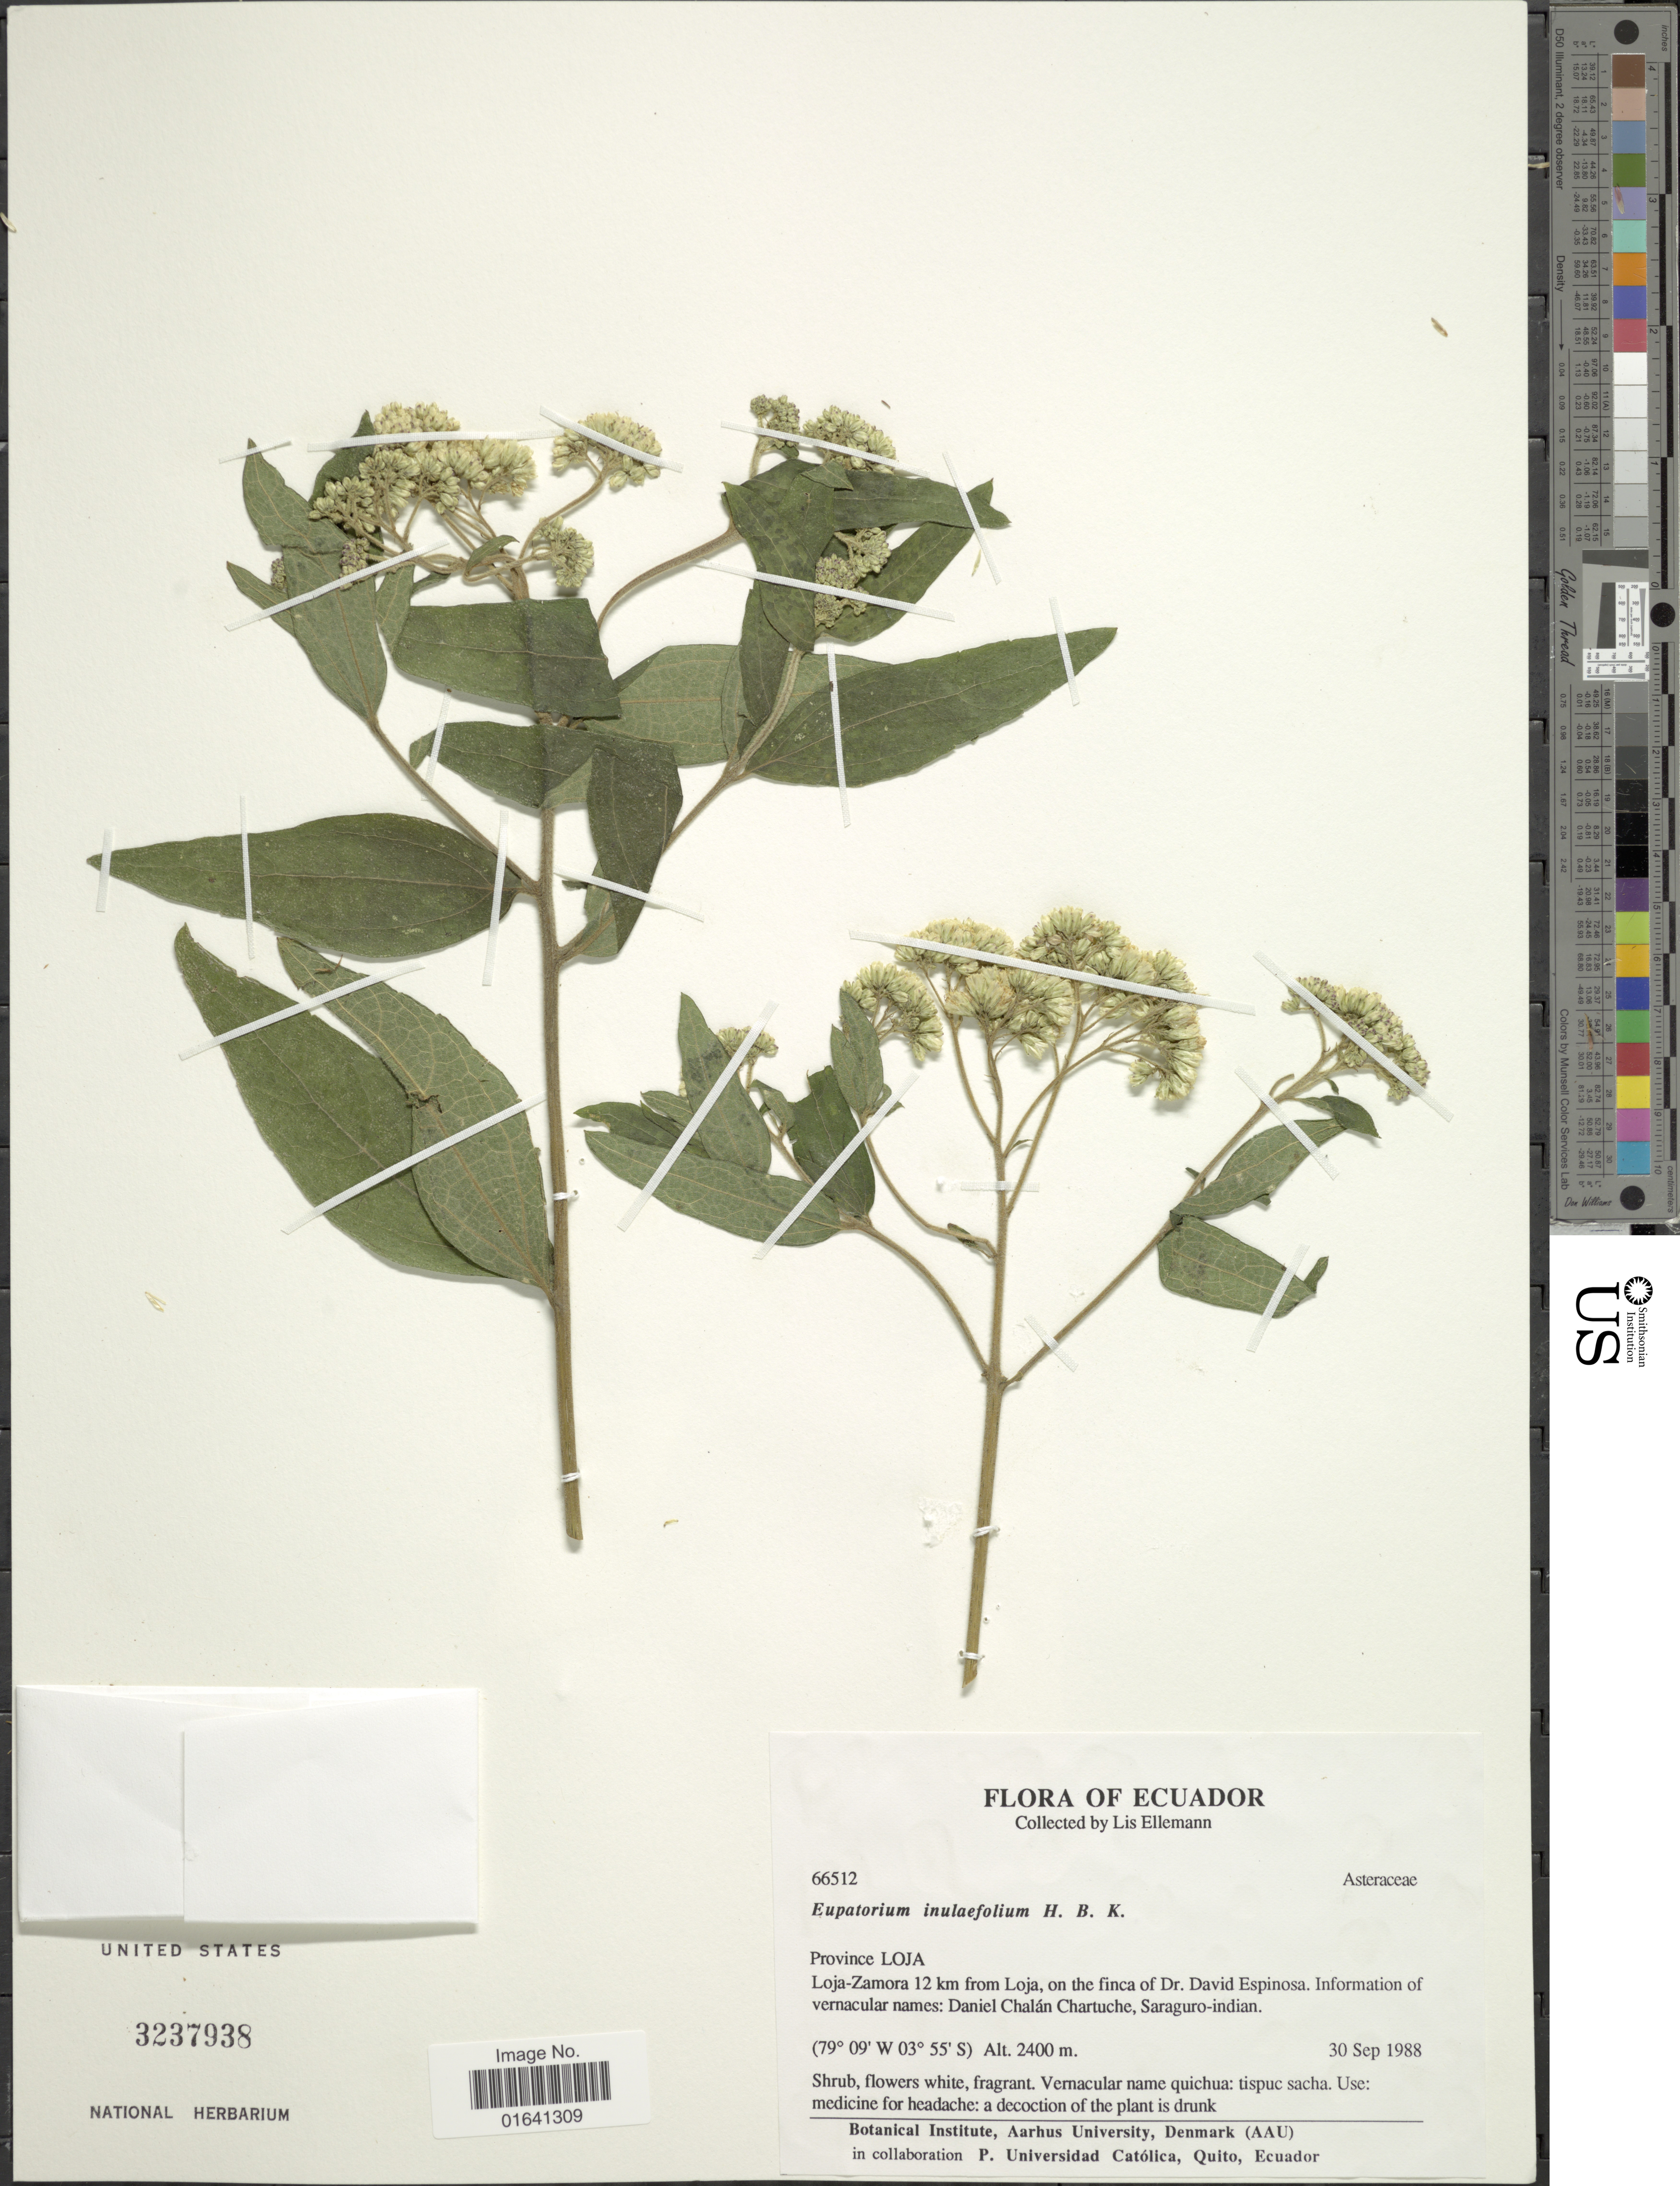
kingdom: Plantae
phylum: Tracheophyta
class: Magnoliopsida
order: Asterales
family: Asteraceae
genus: Austroeupatorium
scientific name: Austroeupatorium inulaefolium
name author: (Kunth) R.M. King & H. Rob.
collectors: L. Ellemann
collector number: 66512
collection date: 1988-09-30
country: Ecuador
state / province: Loja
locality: Loja-Zamora 12 km from Loja, on the finca of Dr. David Espinosa. Information of vernacular names: Daniel Chalán Chartuche, Saraguro-indian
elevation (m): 2400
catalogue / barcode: US 3237938